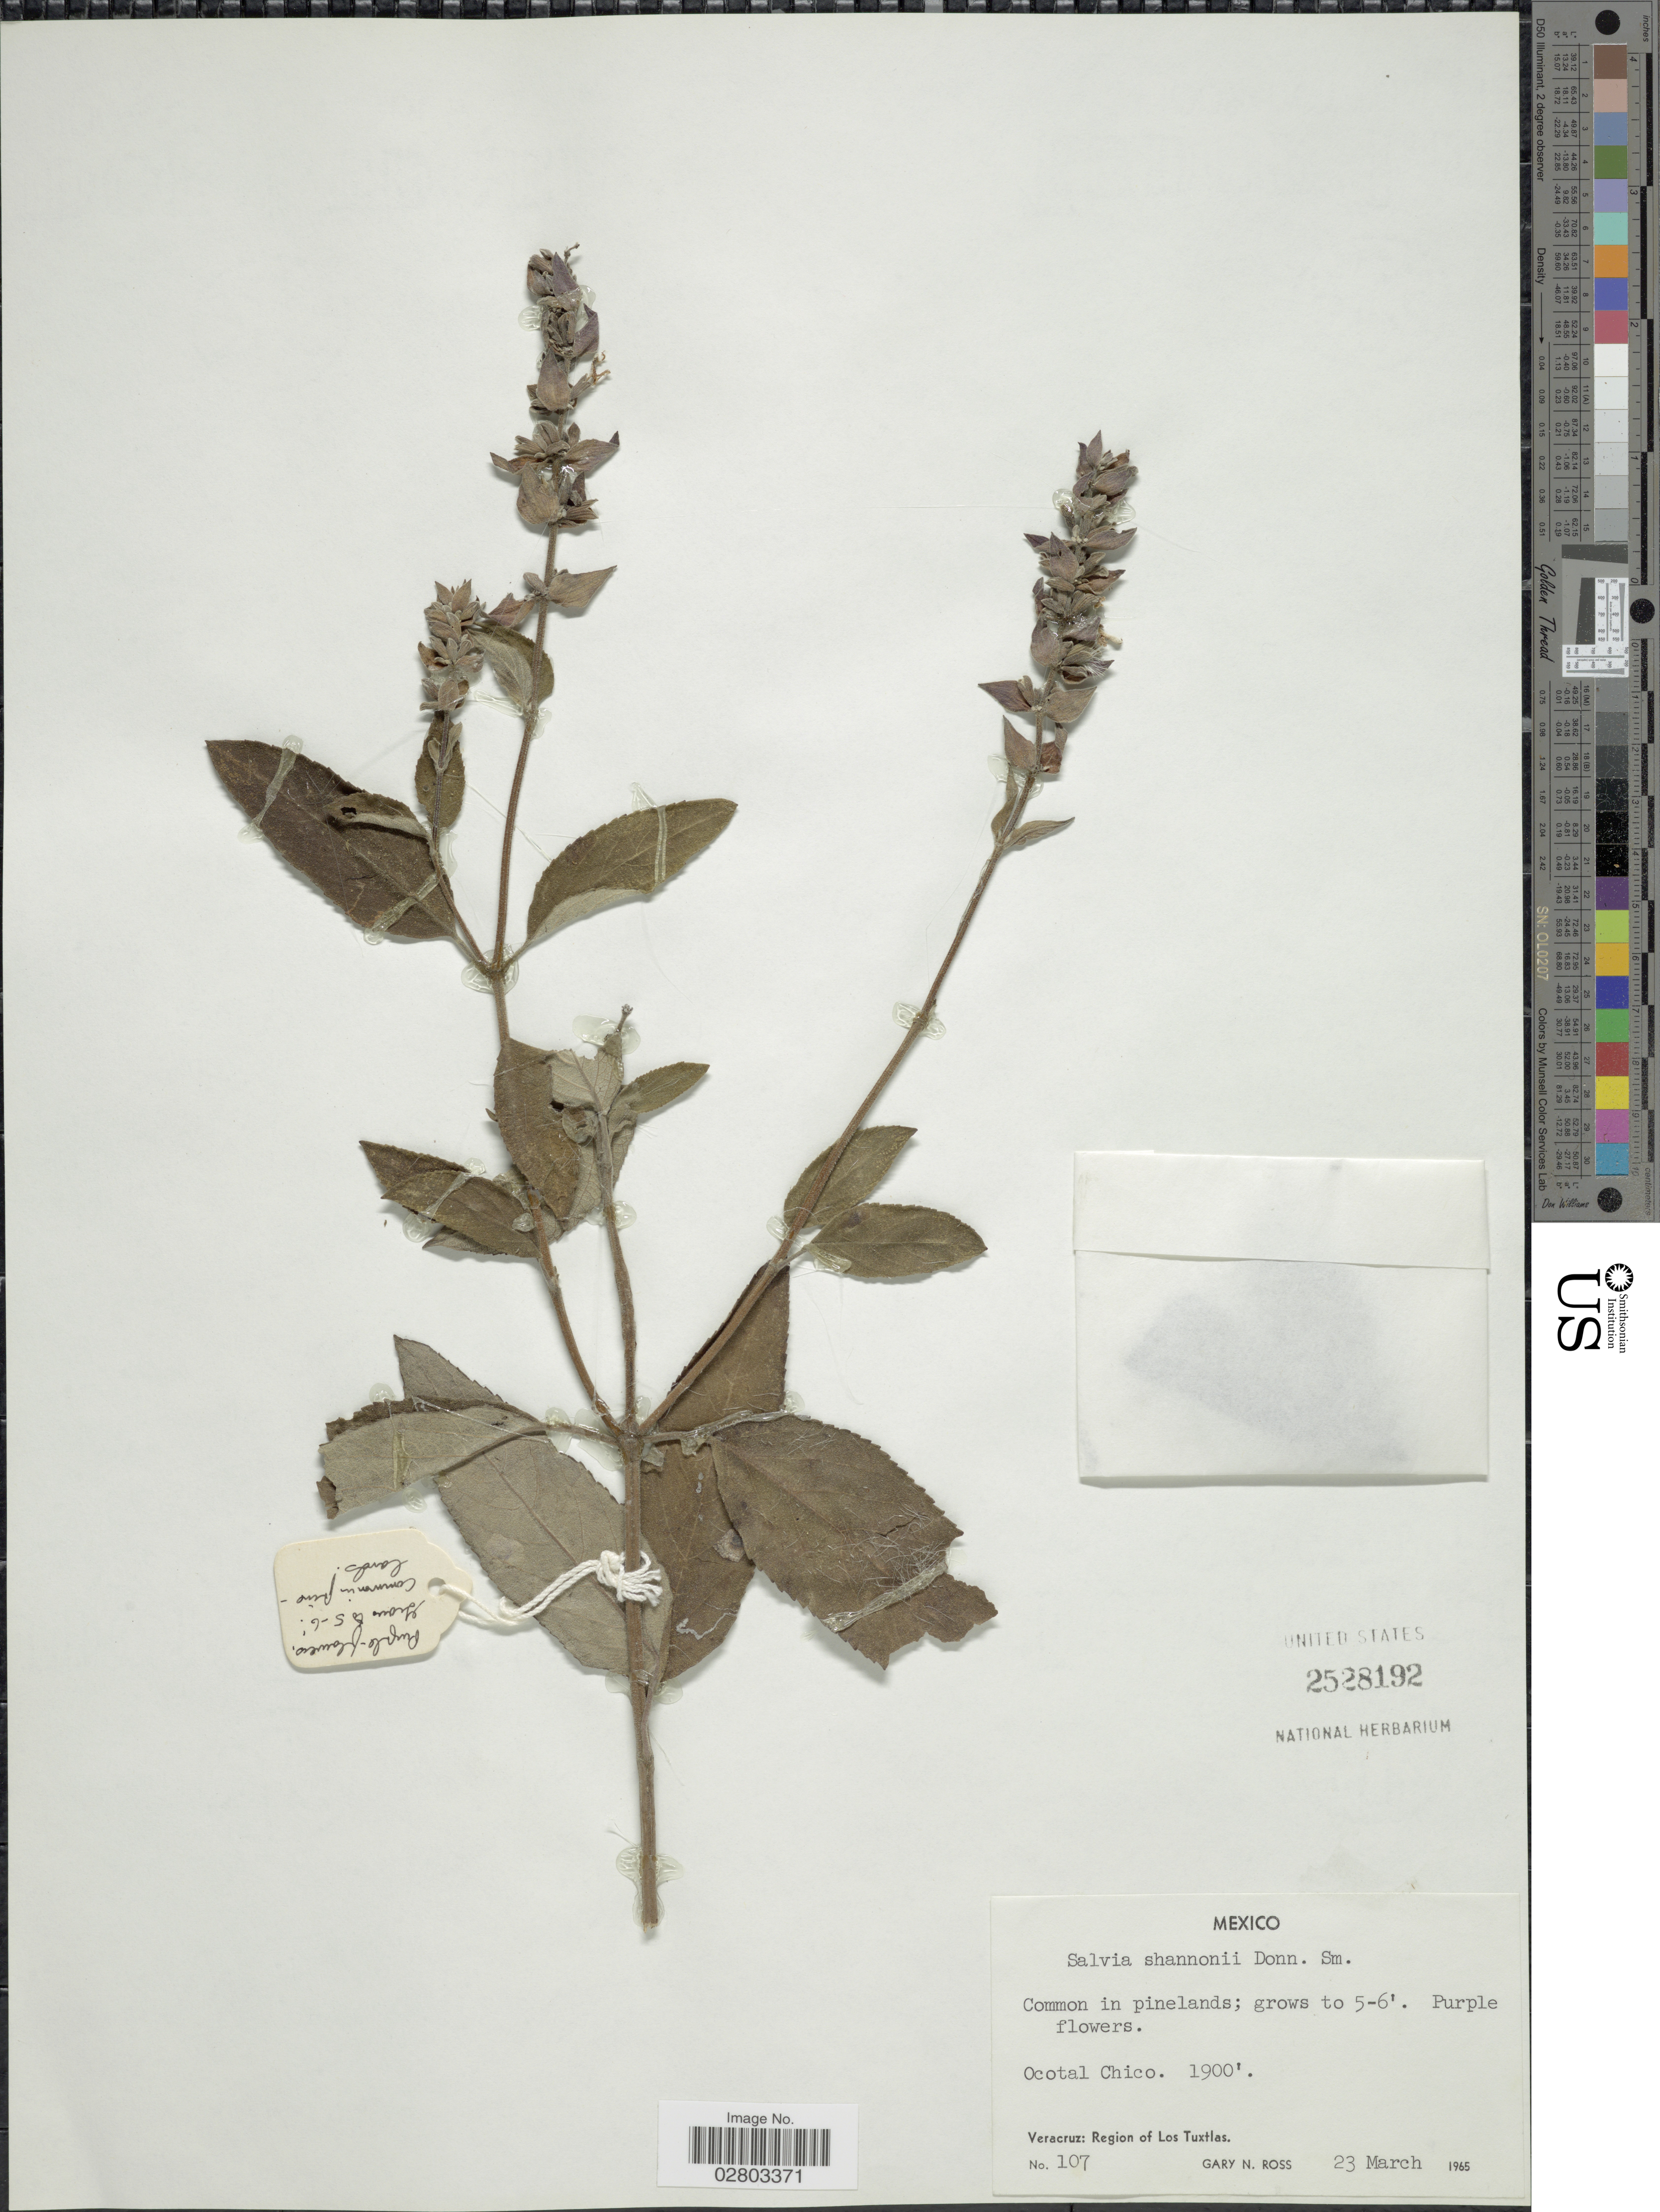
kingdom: Plantae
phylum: Tracheophyta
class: Magnoliopsida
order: Lamiales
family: Lamiaceae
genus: Salvia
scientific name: Salvia shannoni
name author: Donn. Sm.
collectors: G. N. Ross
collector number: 107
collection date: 1965-03-23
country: Mexico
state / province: Veracruz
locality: Ocotal Chico, Veracruz: Region of Los Tuxtlas.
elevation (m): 579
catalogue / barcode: US 2528192